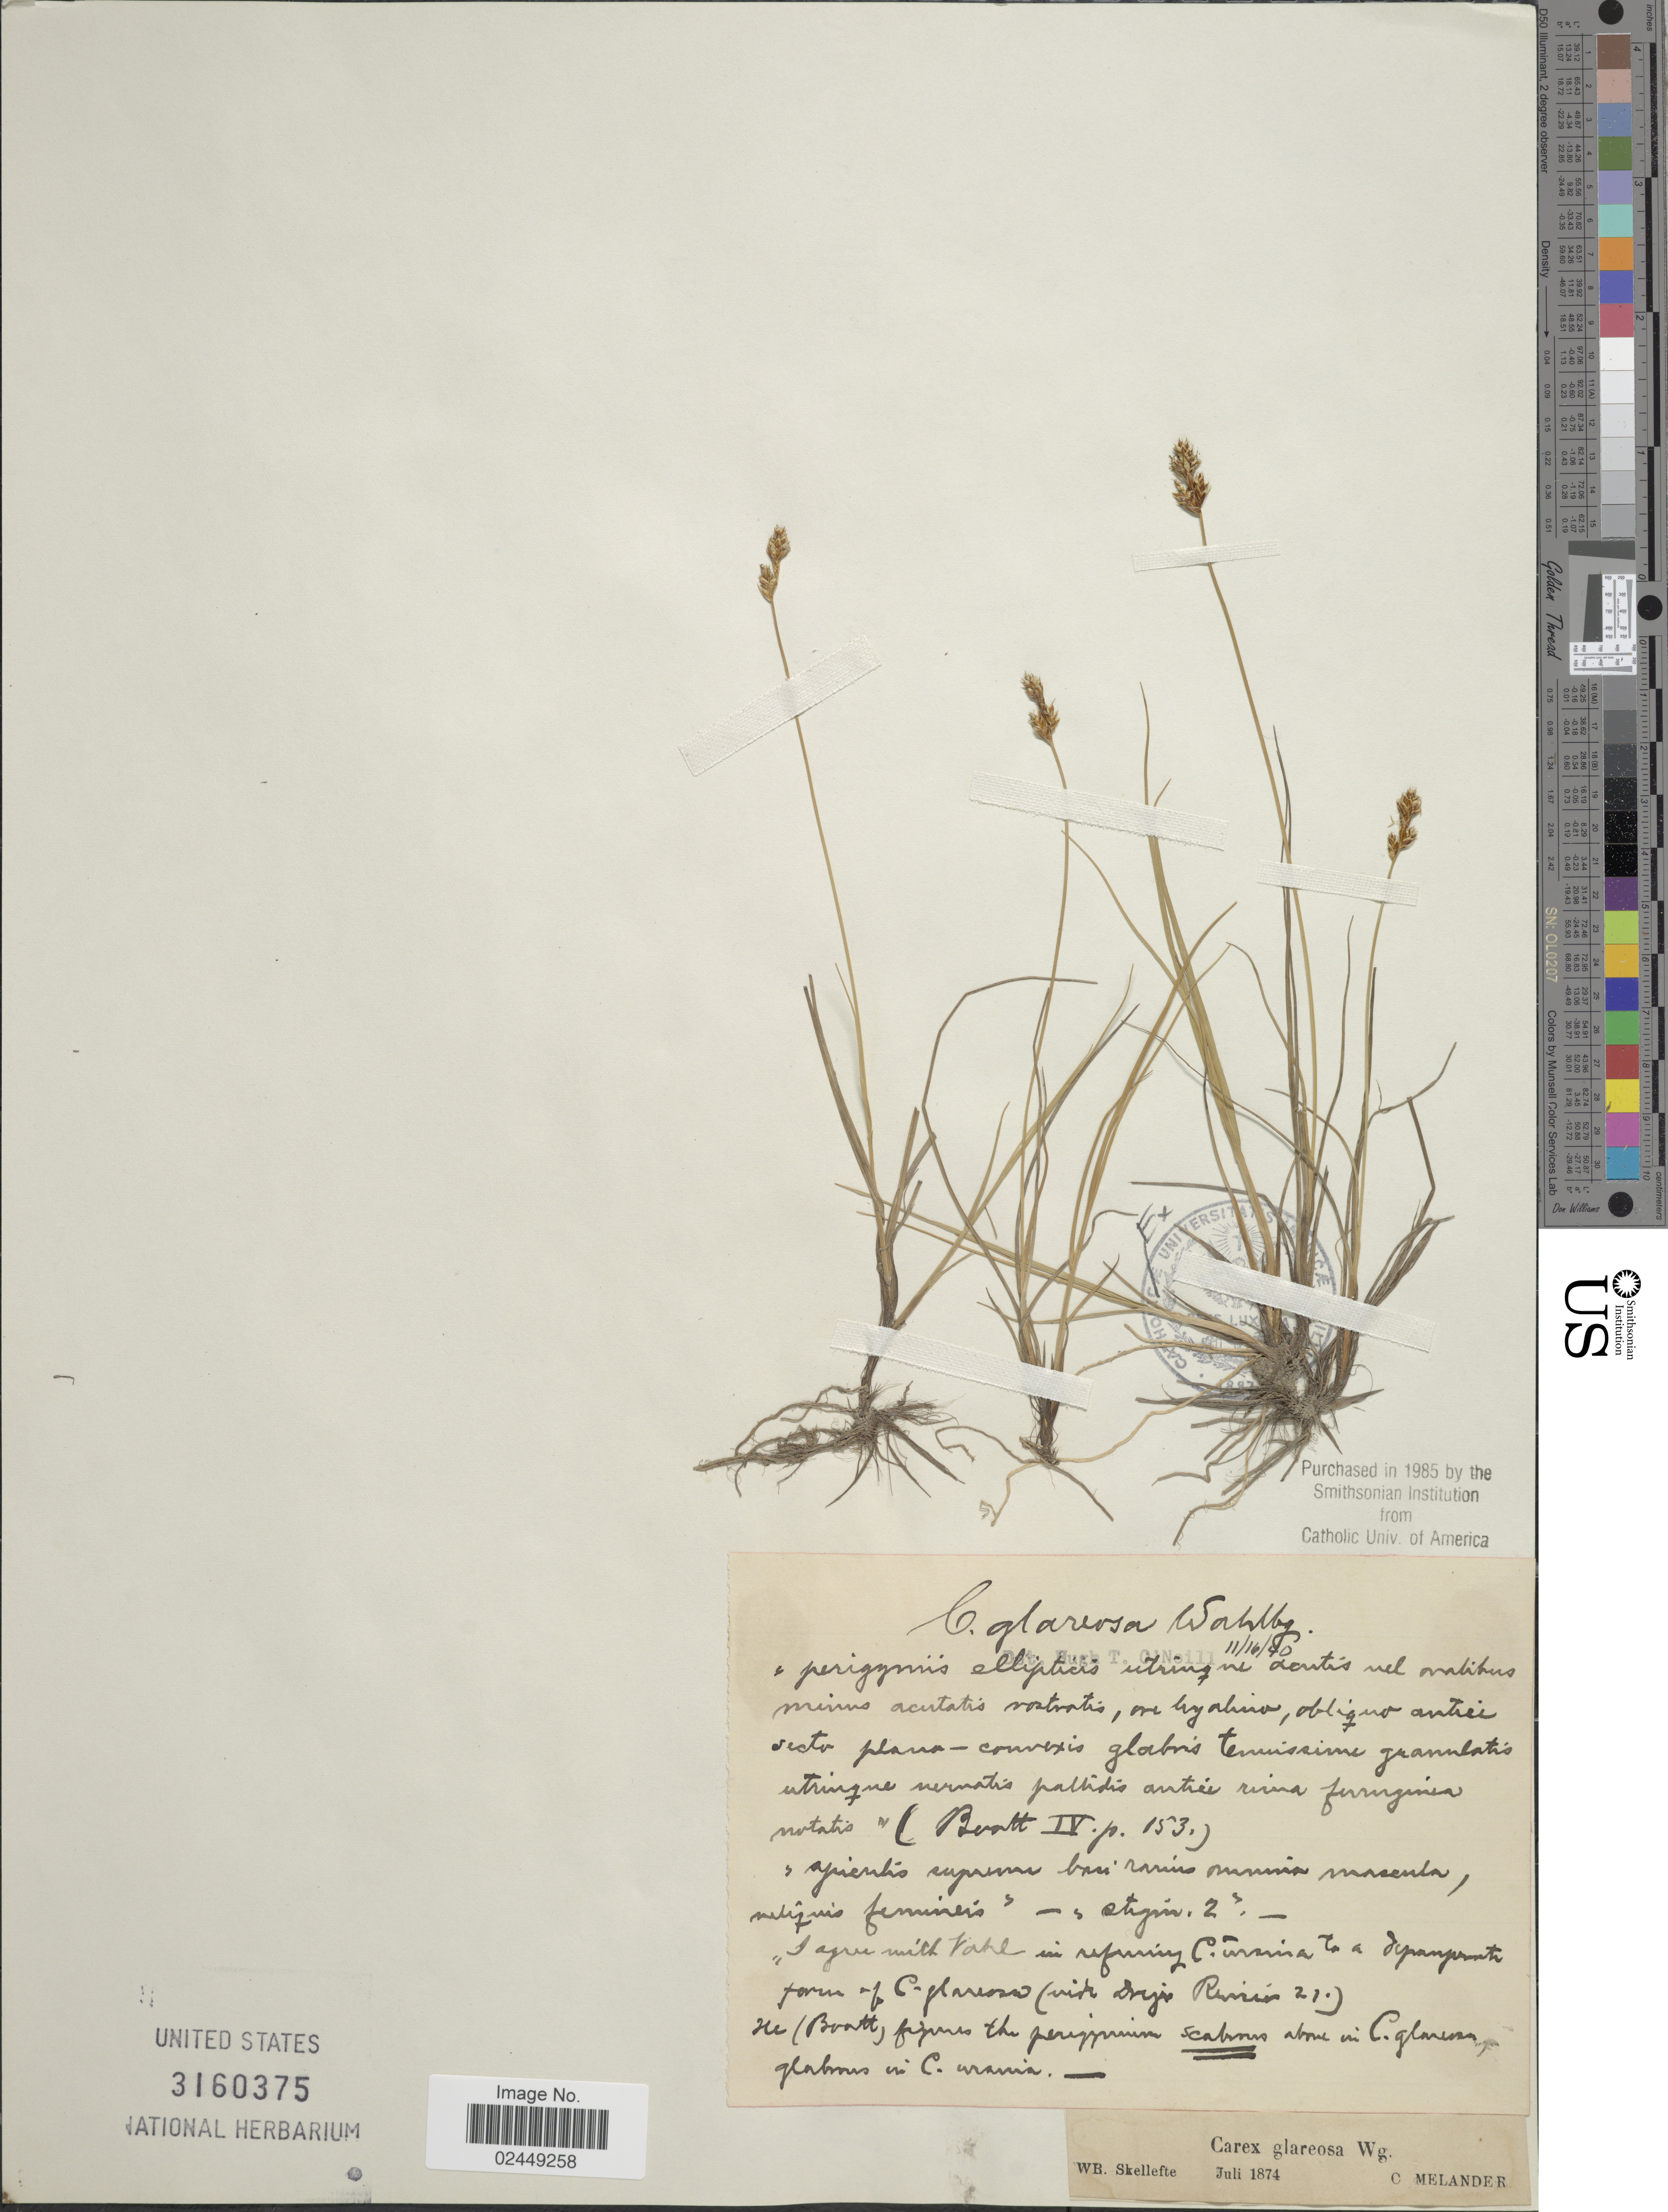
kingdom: Plantae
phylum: Tracheophyta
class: Liliopsida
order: Poales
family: Cyperaceae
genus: Carex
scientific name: Carex glareosa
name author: Schkuhr ex Wahlenb.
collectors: C. Melander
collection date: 1874-07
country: Sweden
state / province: Västerbotten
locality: W.B. Skellefte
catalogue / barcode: US 3160375